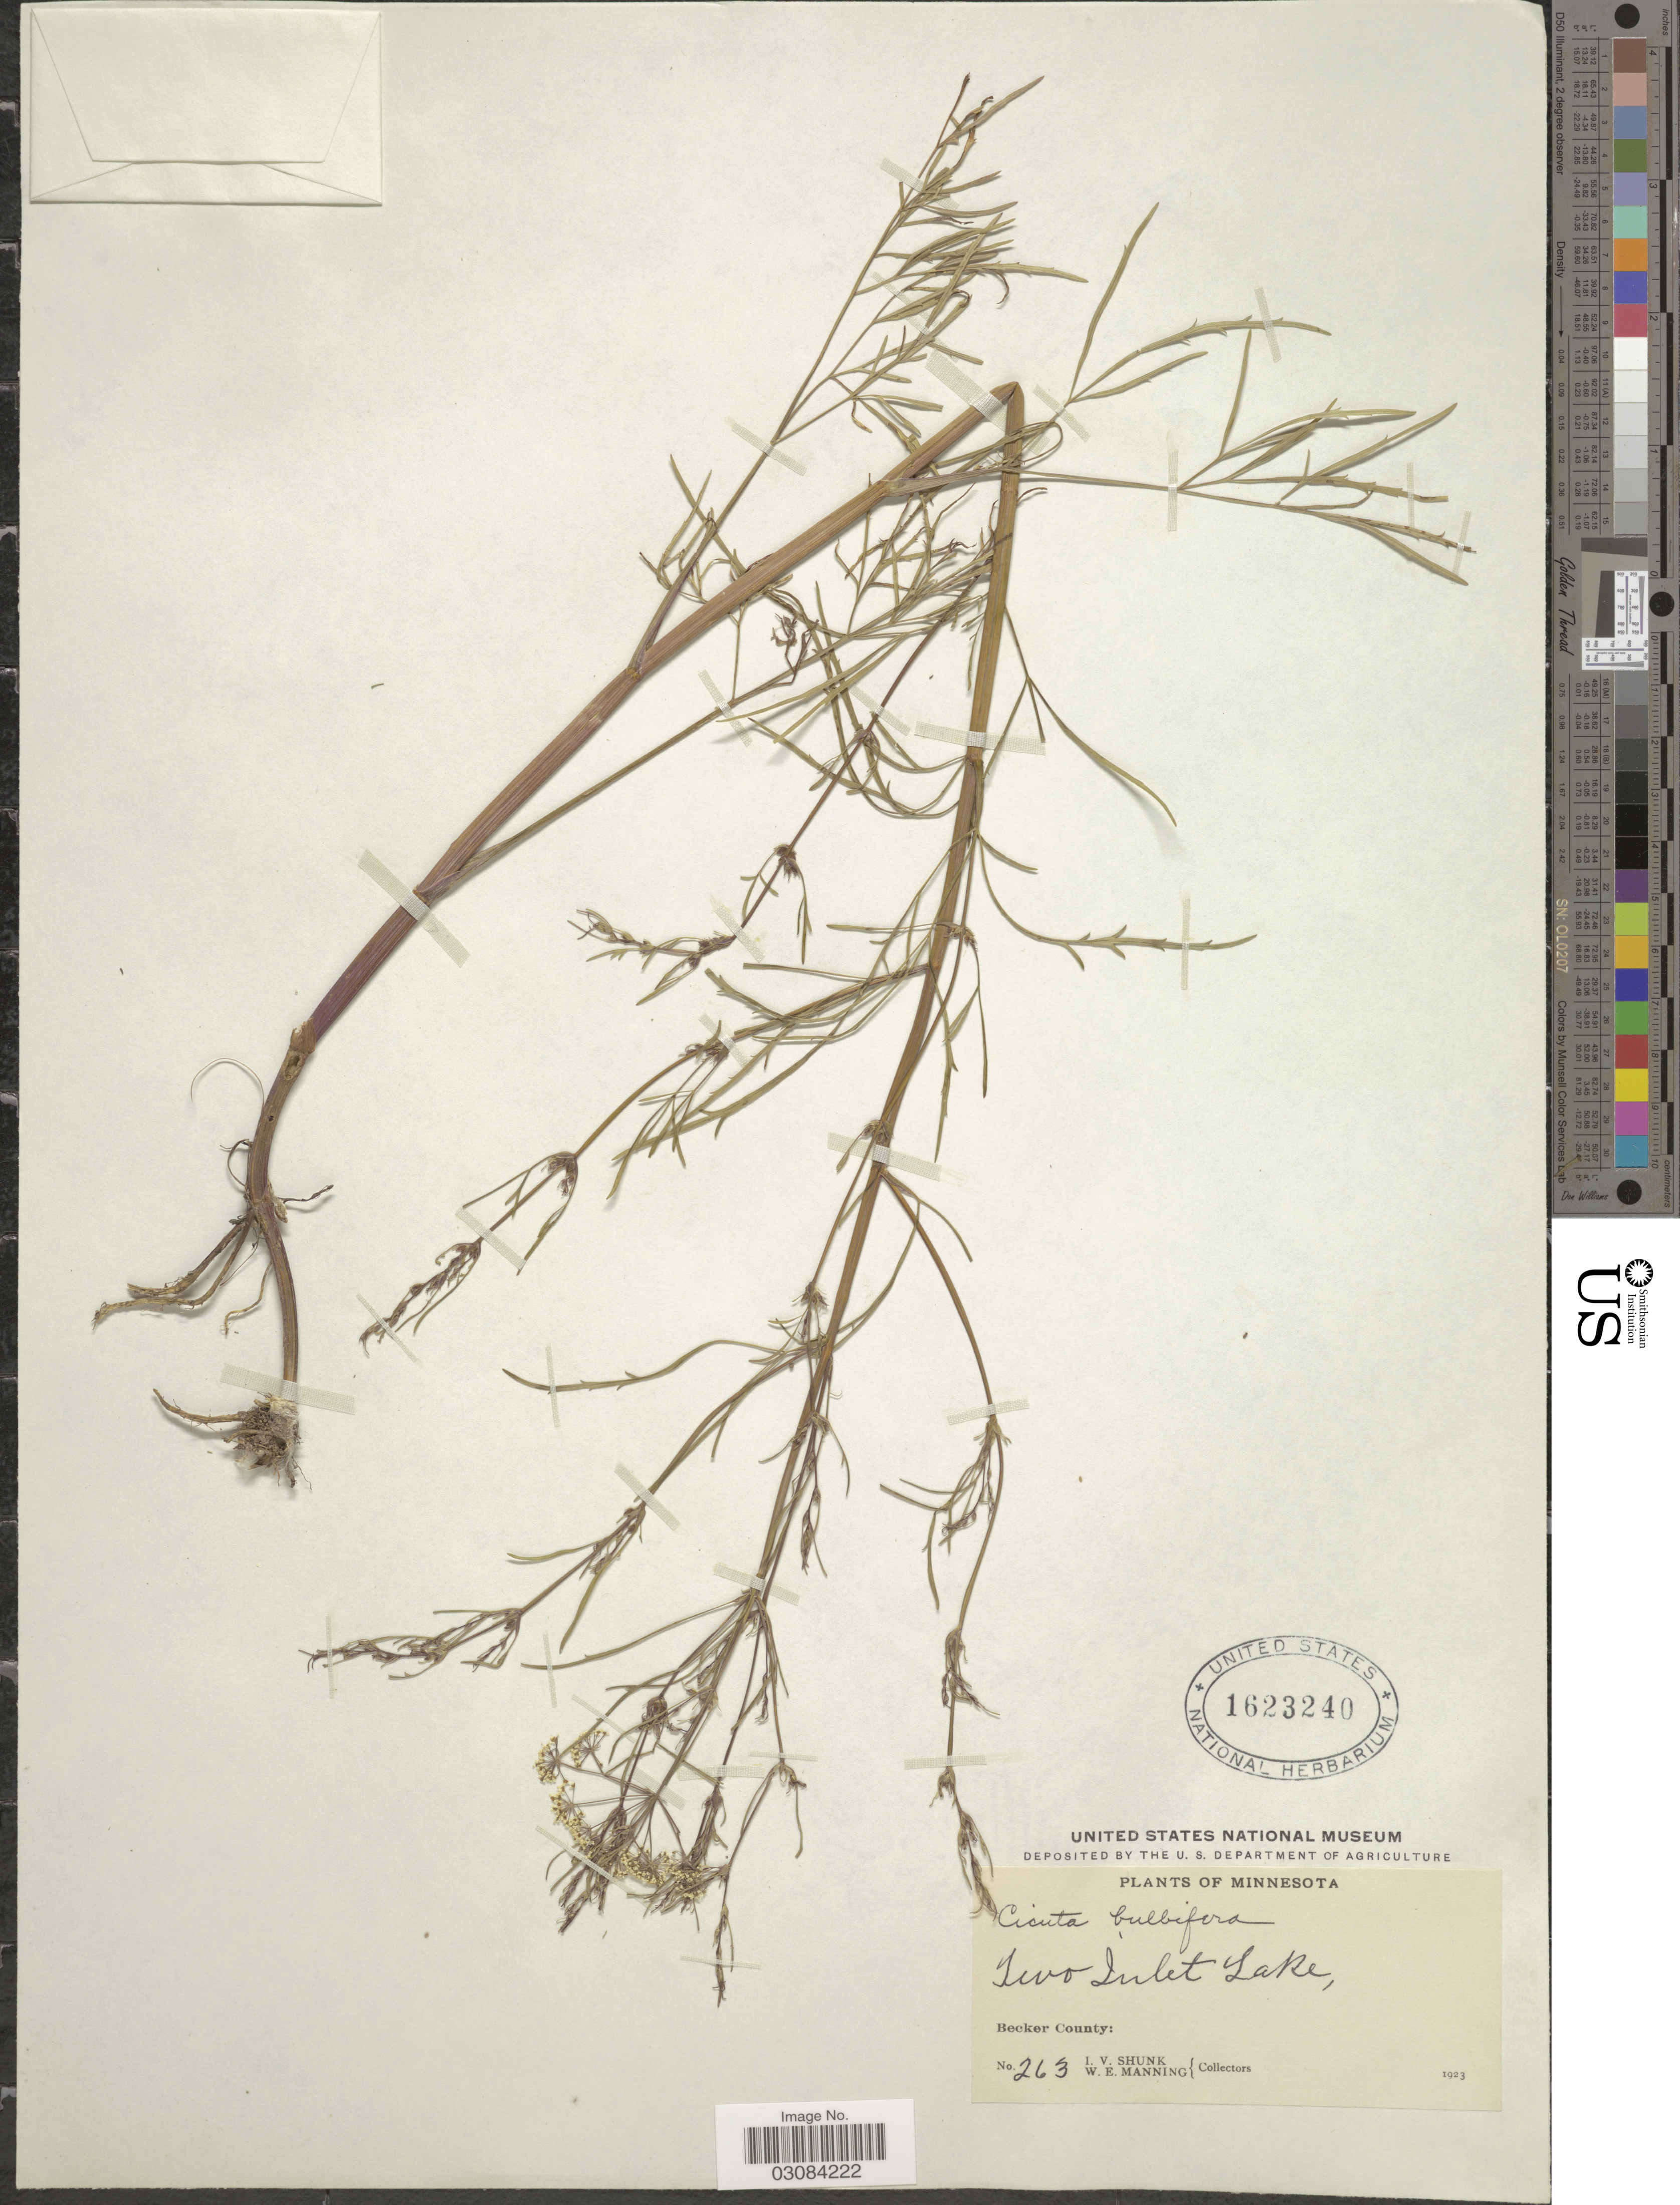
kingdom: Plantae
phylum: Tracheophyta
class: Magnoliopsida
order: Apiales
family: Apiaceae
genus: Cicuta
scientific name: Cicuta bulbifera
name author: L.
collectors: I. Shunk & W. Manning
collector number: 263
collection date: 1923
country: United States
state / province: Minnesota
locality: Two Inlet Lake, Becker County.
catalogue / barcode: US 1623240